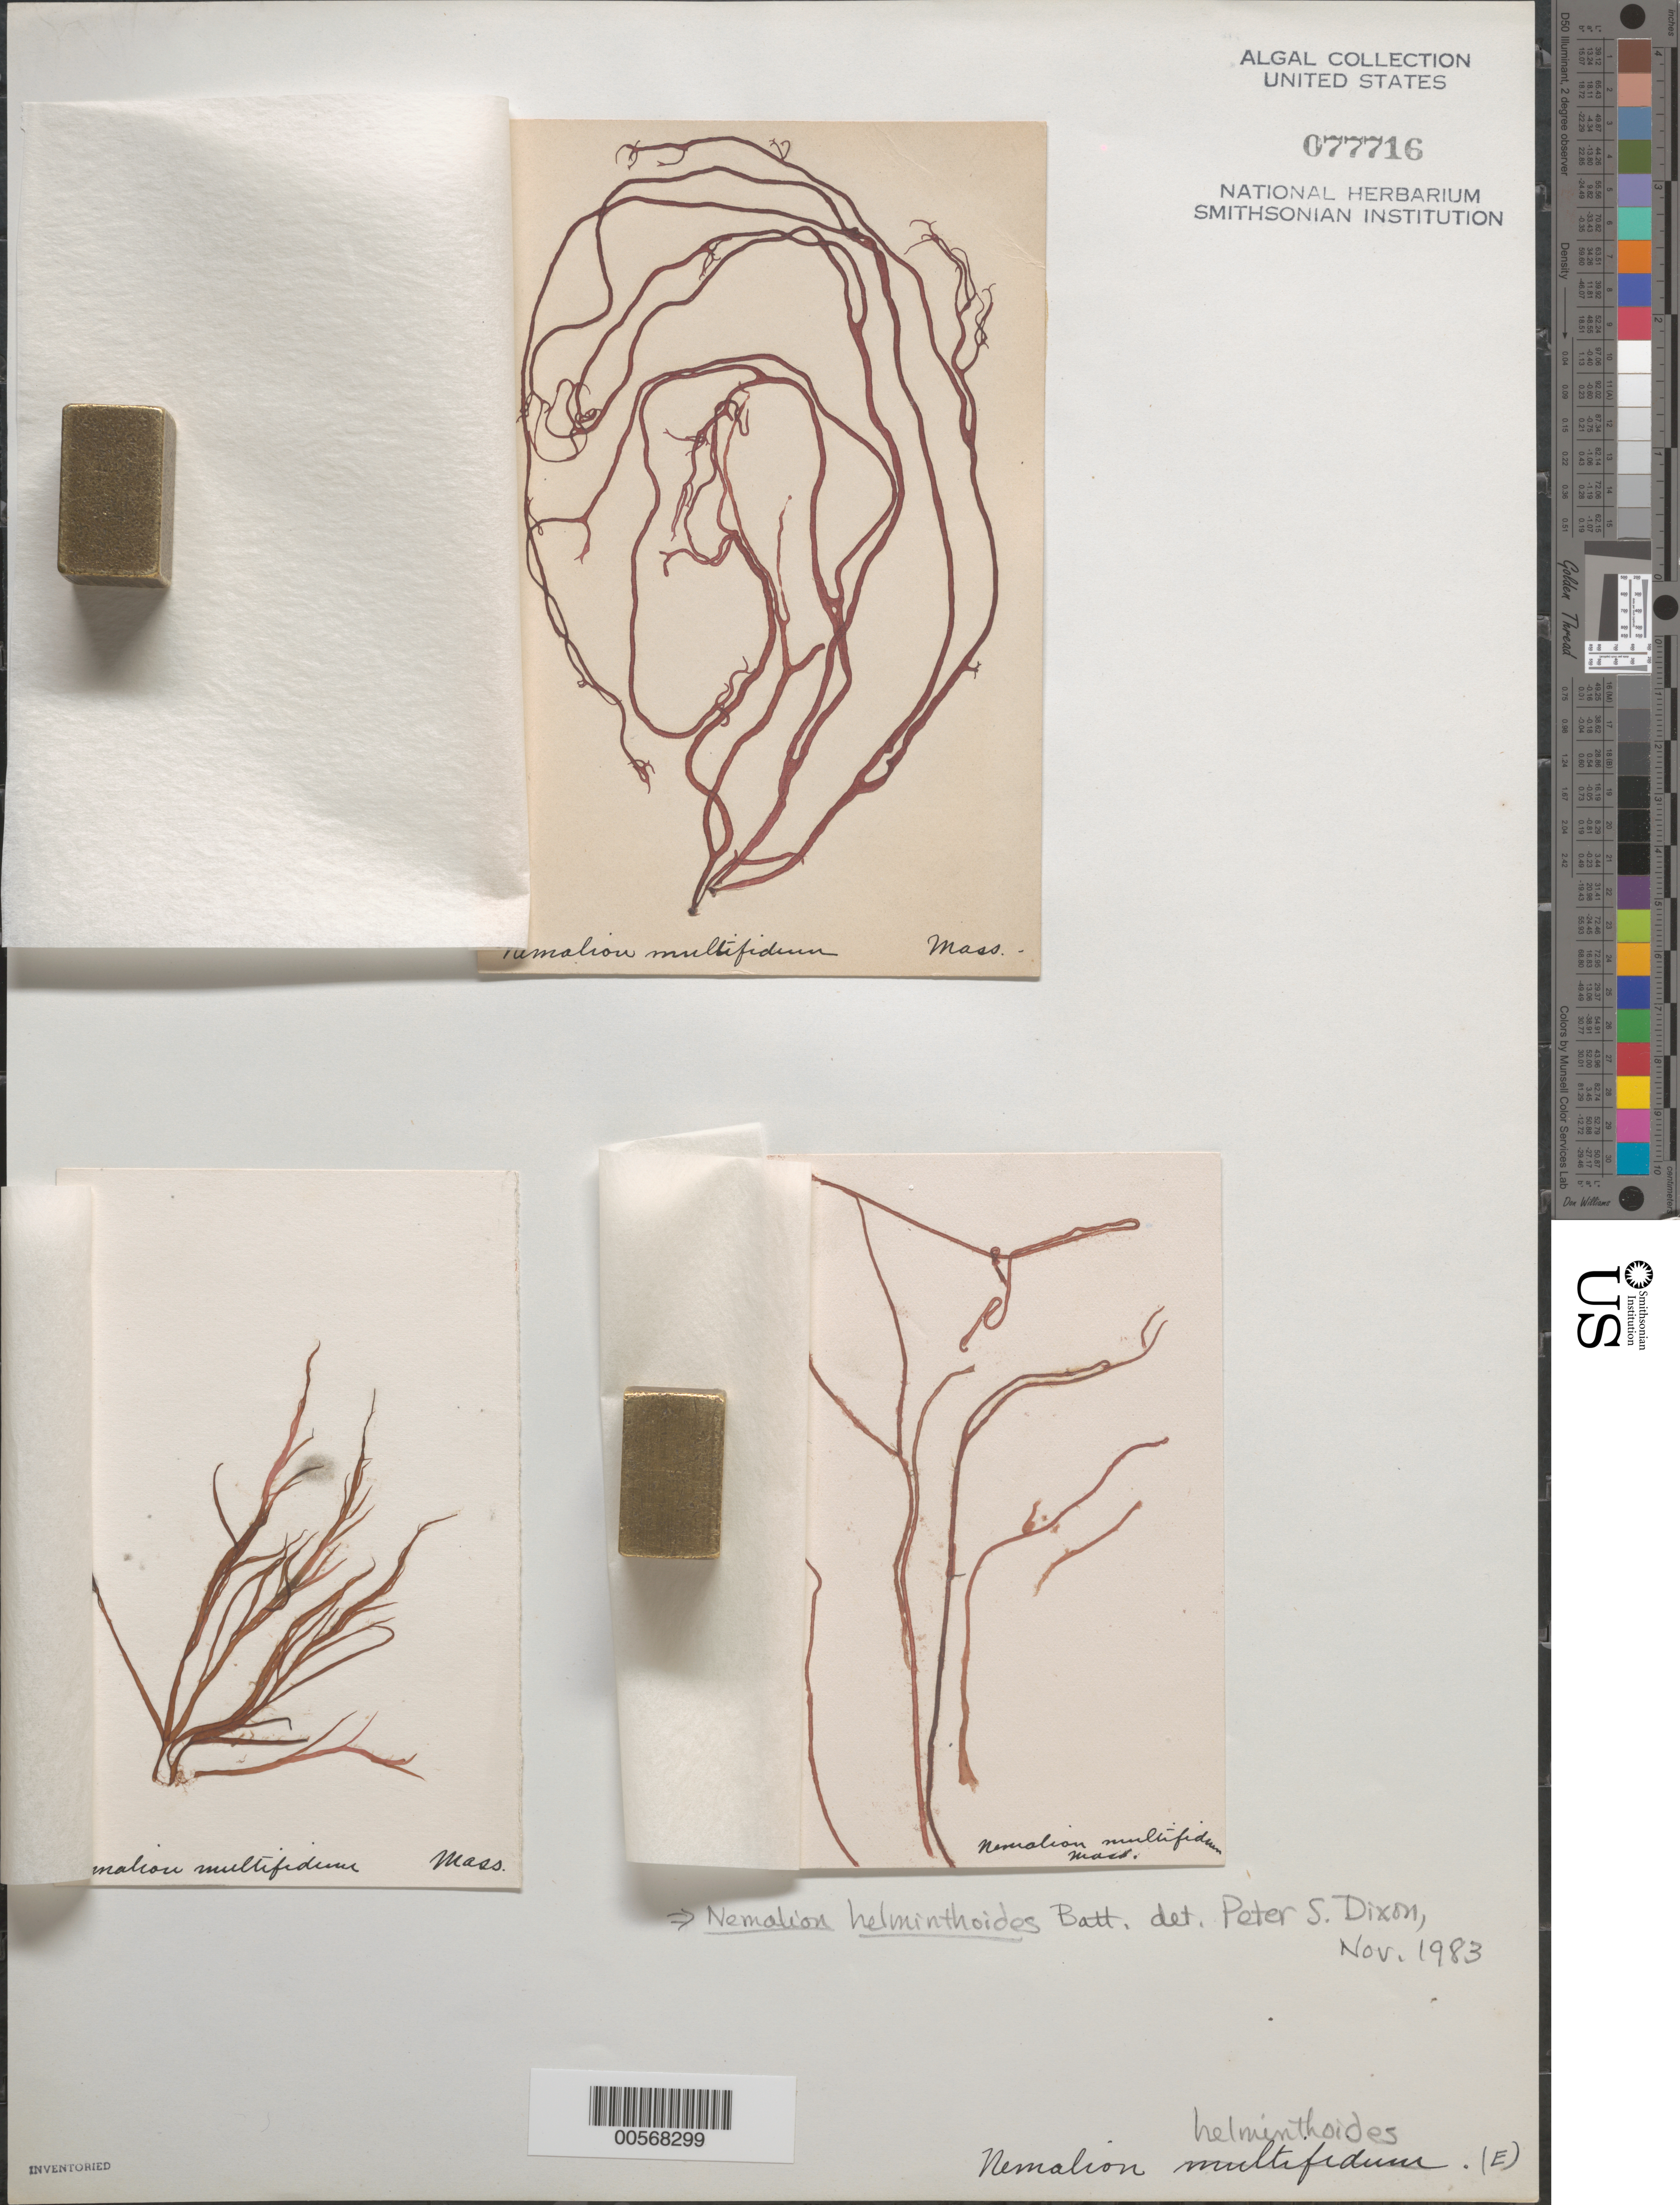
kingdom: Plantae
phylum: Rhodophyta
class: Florideophyceae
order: Nemaliales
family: Nemaliaceae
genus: Nemalion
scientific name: Nemalion multifidum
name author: (Lyngb.) Chauvin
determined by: Algae name updating Project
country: United States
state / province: Massachusetts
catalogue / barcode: US 77716